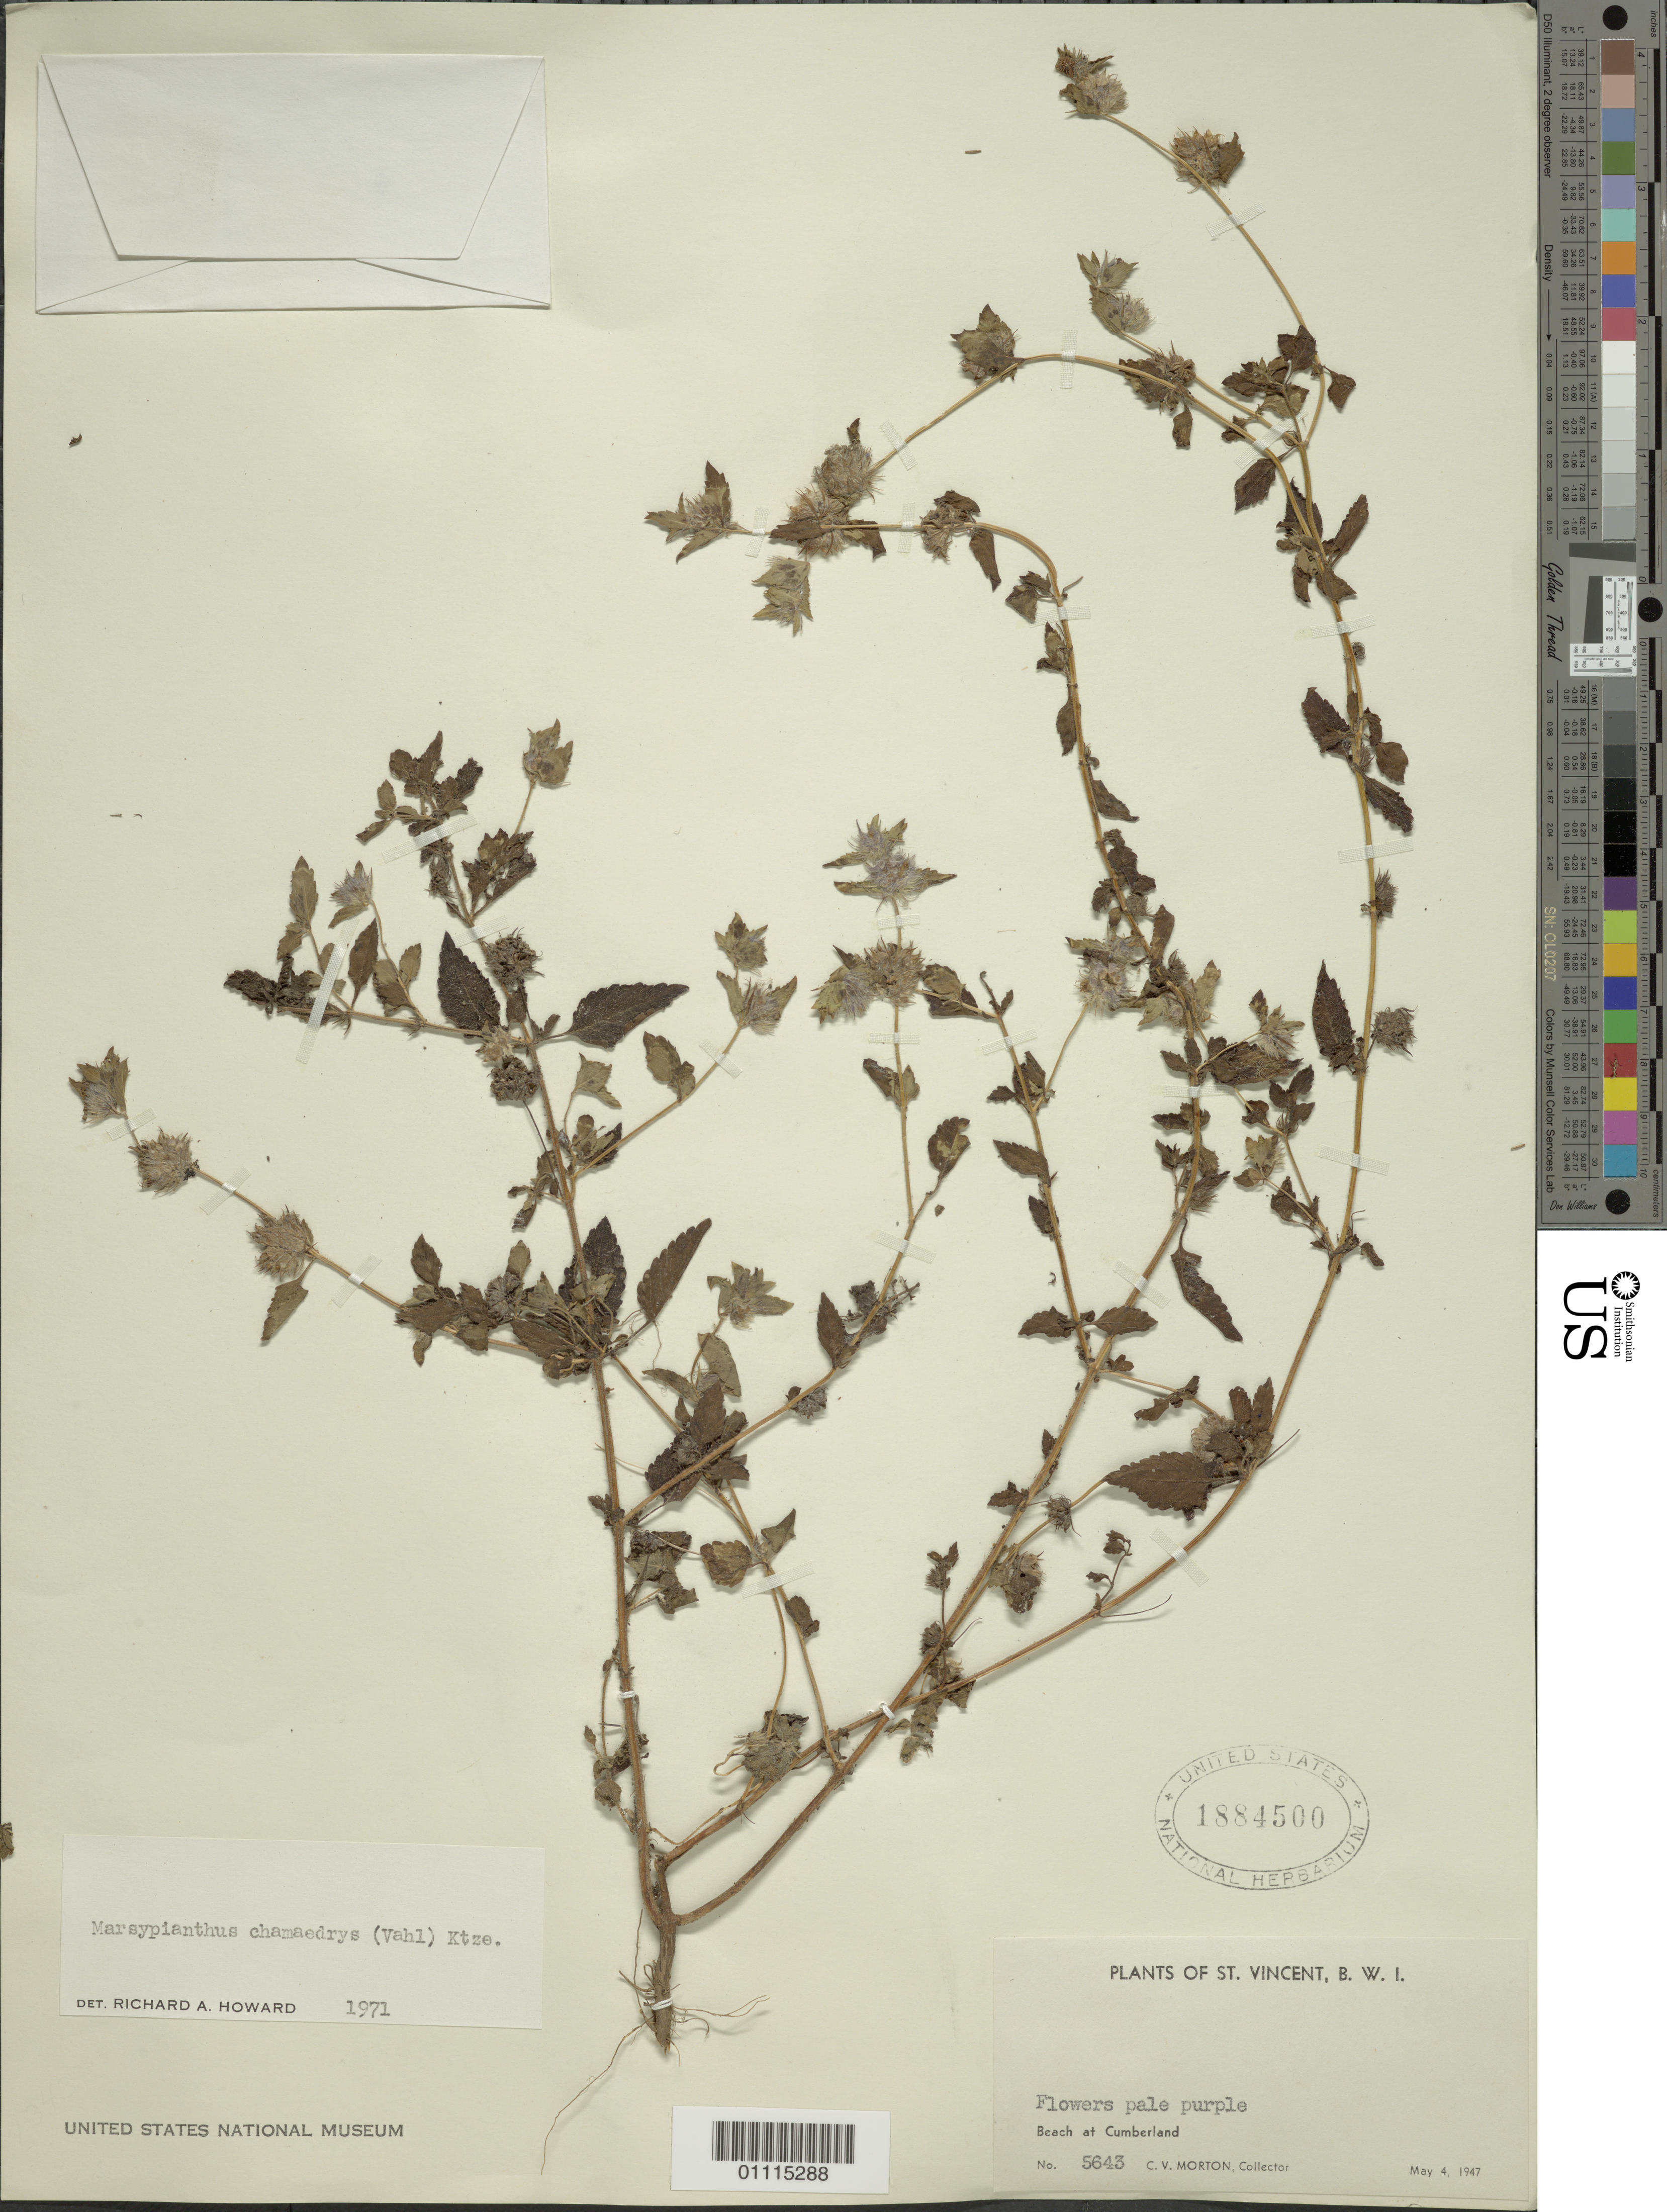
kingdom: Plantae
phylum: Tracheophyta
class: Magnoliopsida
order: Lamiales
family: Lamiaceae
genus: Marsypianthes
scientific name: Marsypianthes chamaedrys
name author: (Vahl) Kuntze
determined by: Howard, R. A.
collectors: C. V. Morton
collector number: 5643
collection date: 1947-05-04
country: St. Vincent - Grenadines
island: St. Vincent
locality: Cumberland, at beach.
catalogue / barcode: US 1884500